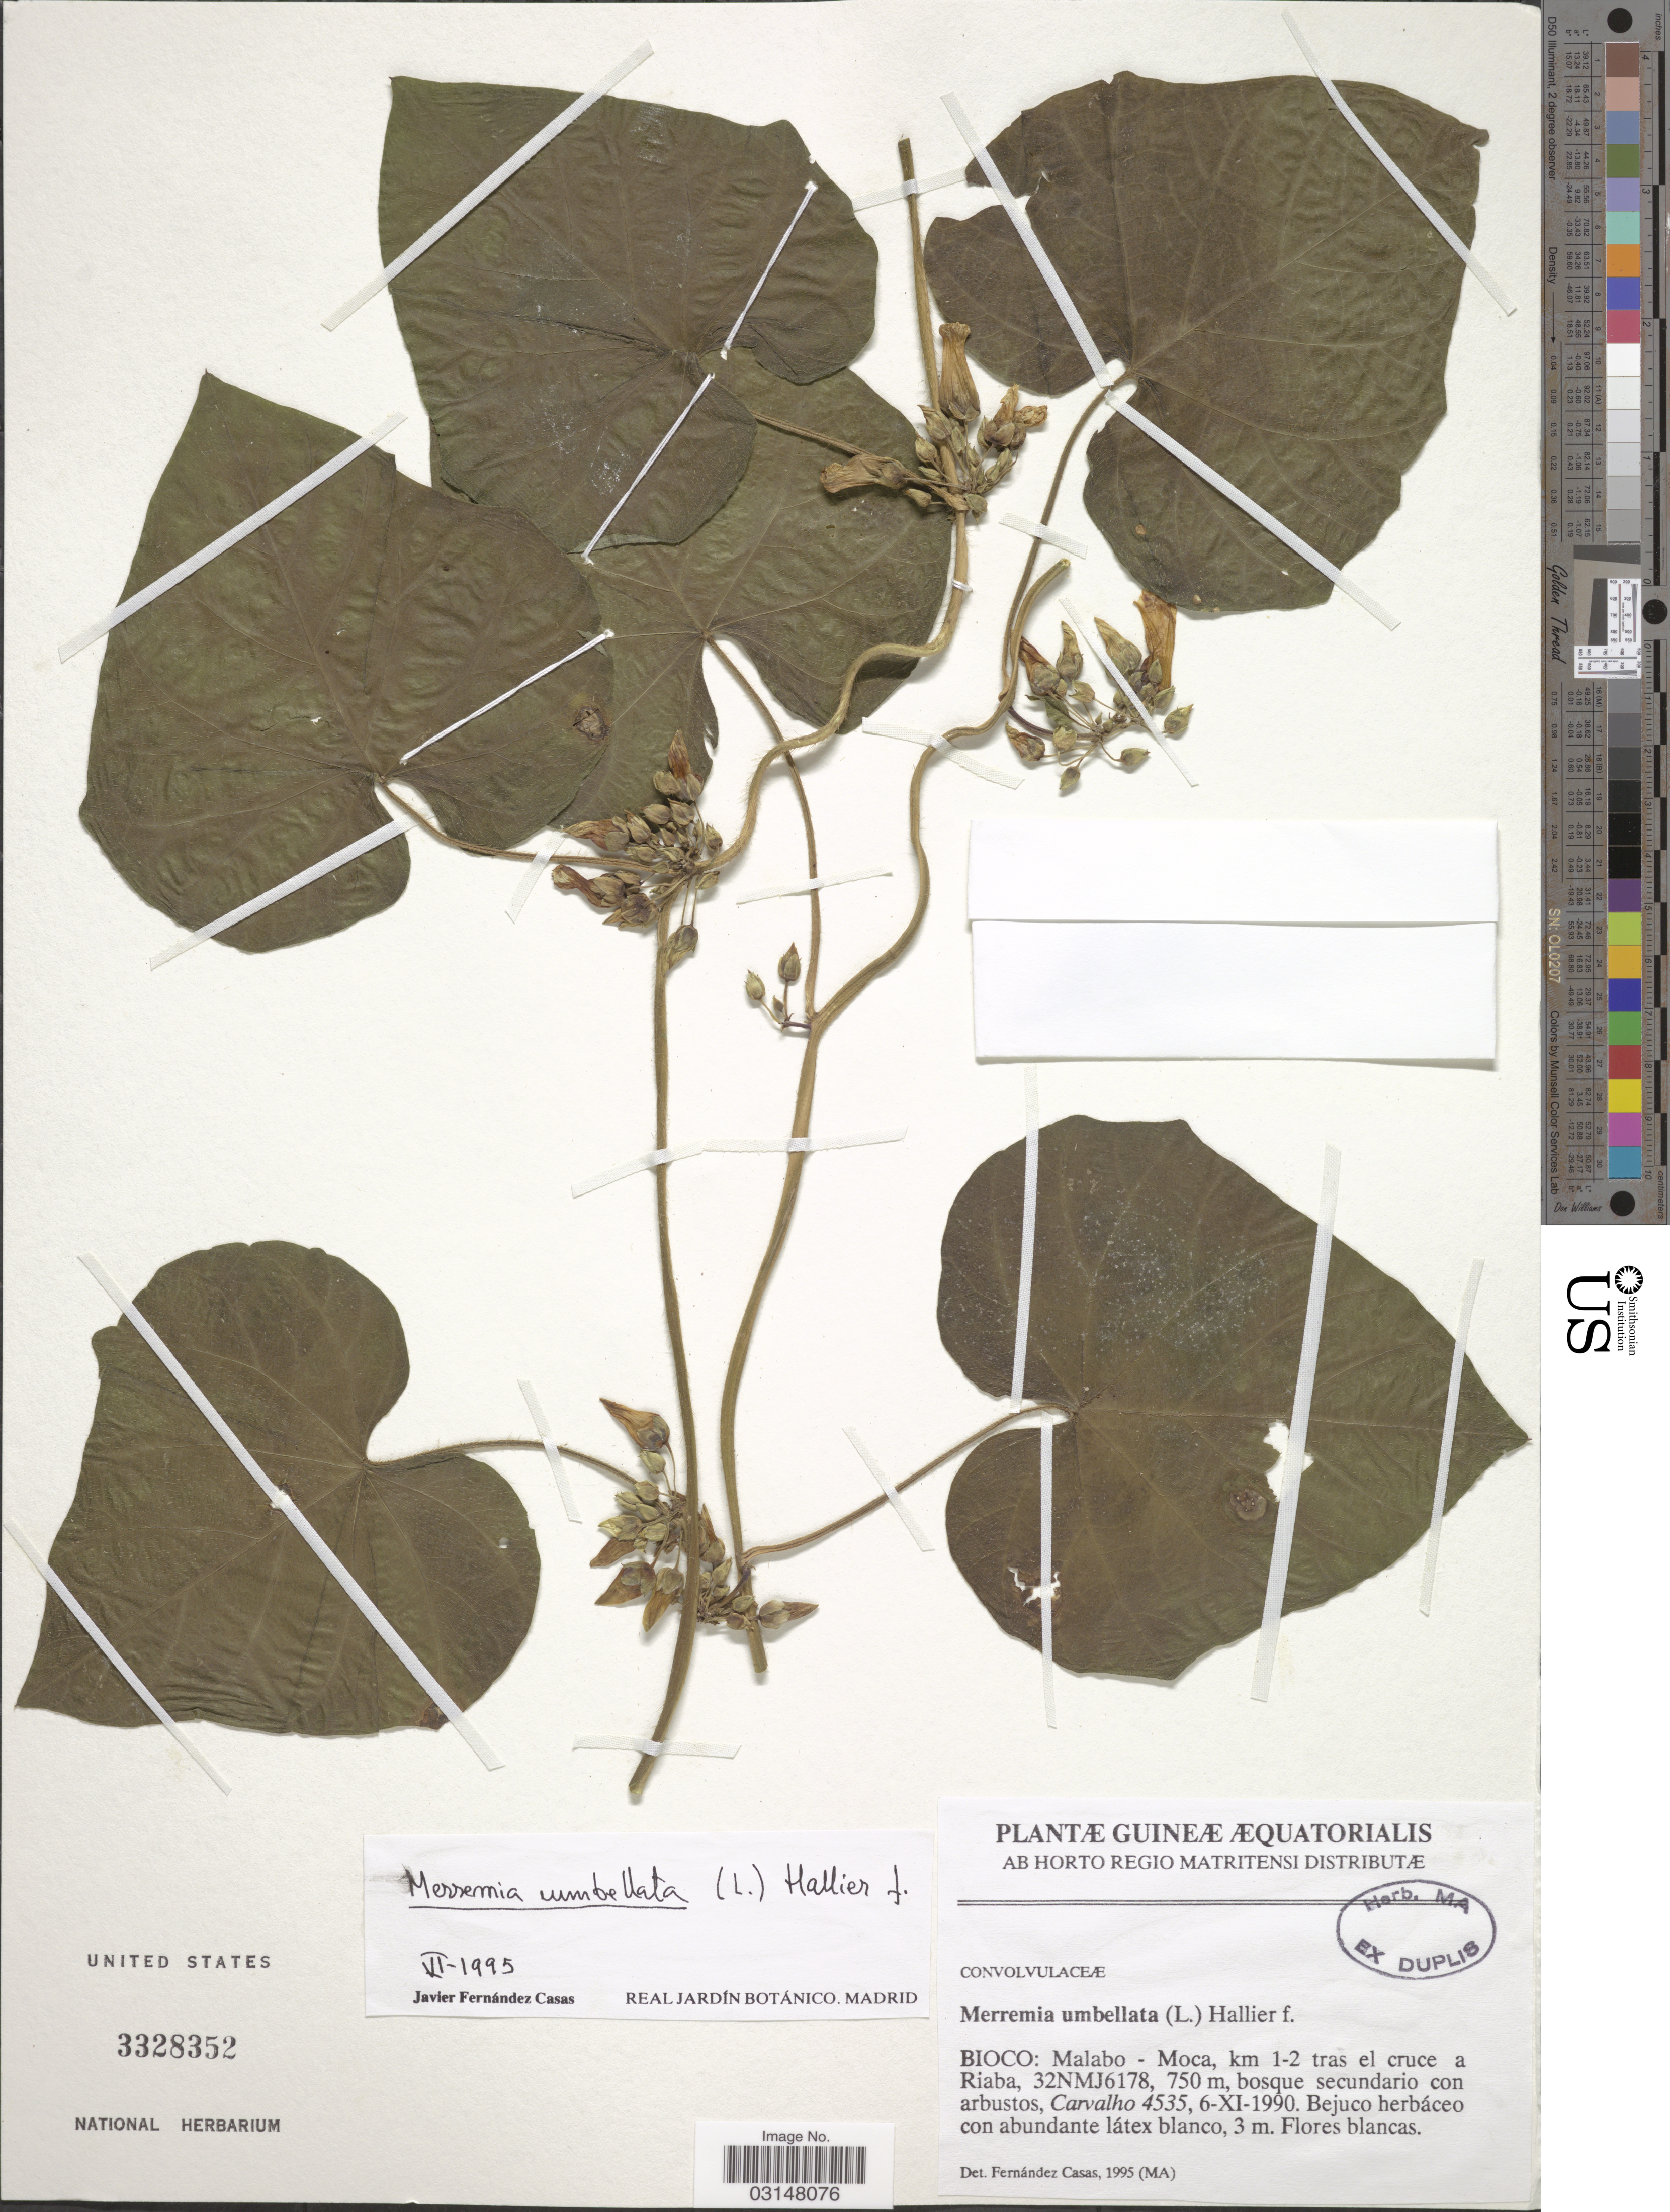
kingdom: Plantae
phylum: Tracheophyta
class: Magnoliopsida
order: Solanales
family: Convolvulaceae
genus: Lepistemon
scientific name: Lepistemon owariensis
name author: (P. Beauv.) Hallier f.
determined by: Strong, Mark T., (BOT), Smithsonian Institution - National Museum of Natural History (UNITED STATES)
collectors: Carvalho, --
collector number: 4535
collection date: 1990-11-06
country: Equatorial Guinea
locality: Guineæ Æquatorialis. Bioco: Malabo-Moca, km 1-2 tras el cruce a Riaba, 32NMJ6178.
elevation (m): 750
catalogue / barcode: US 3328352